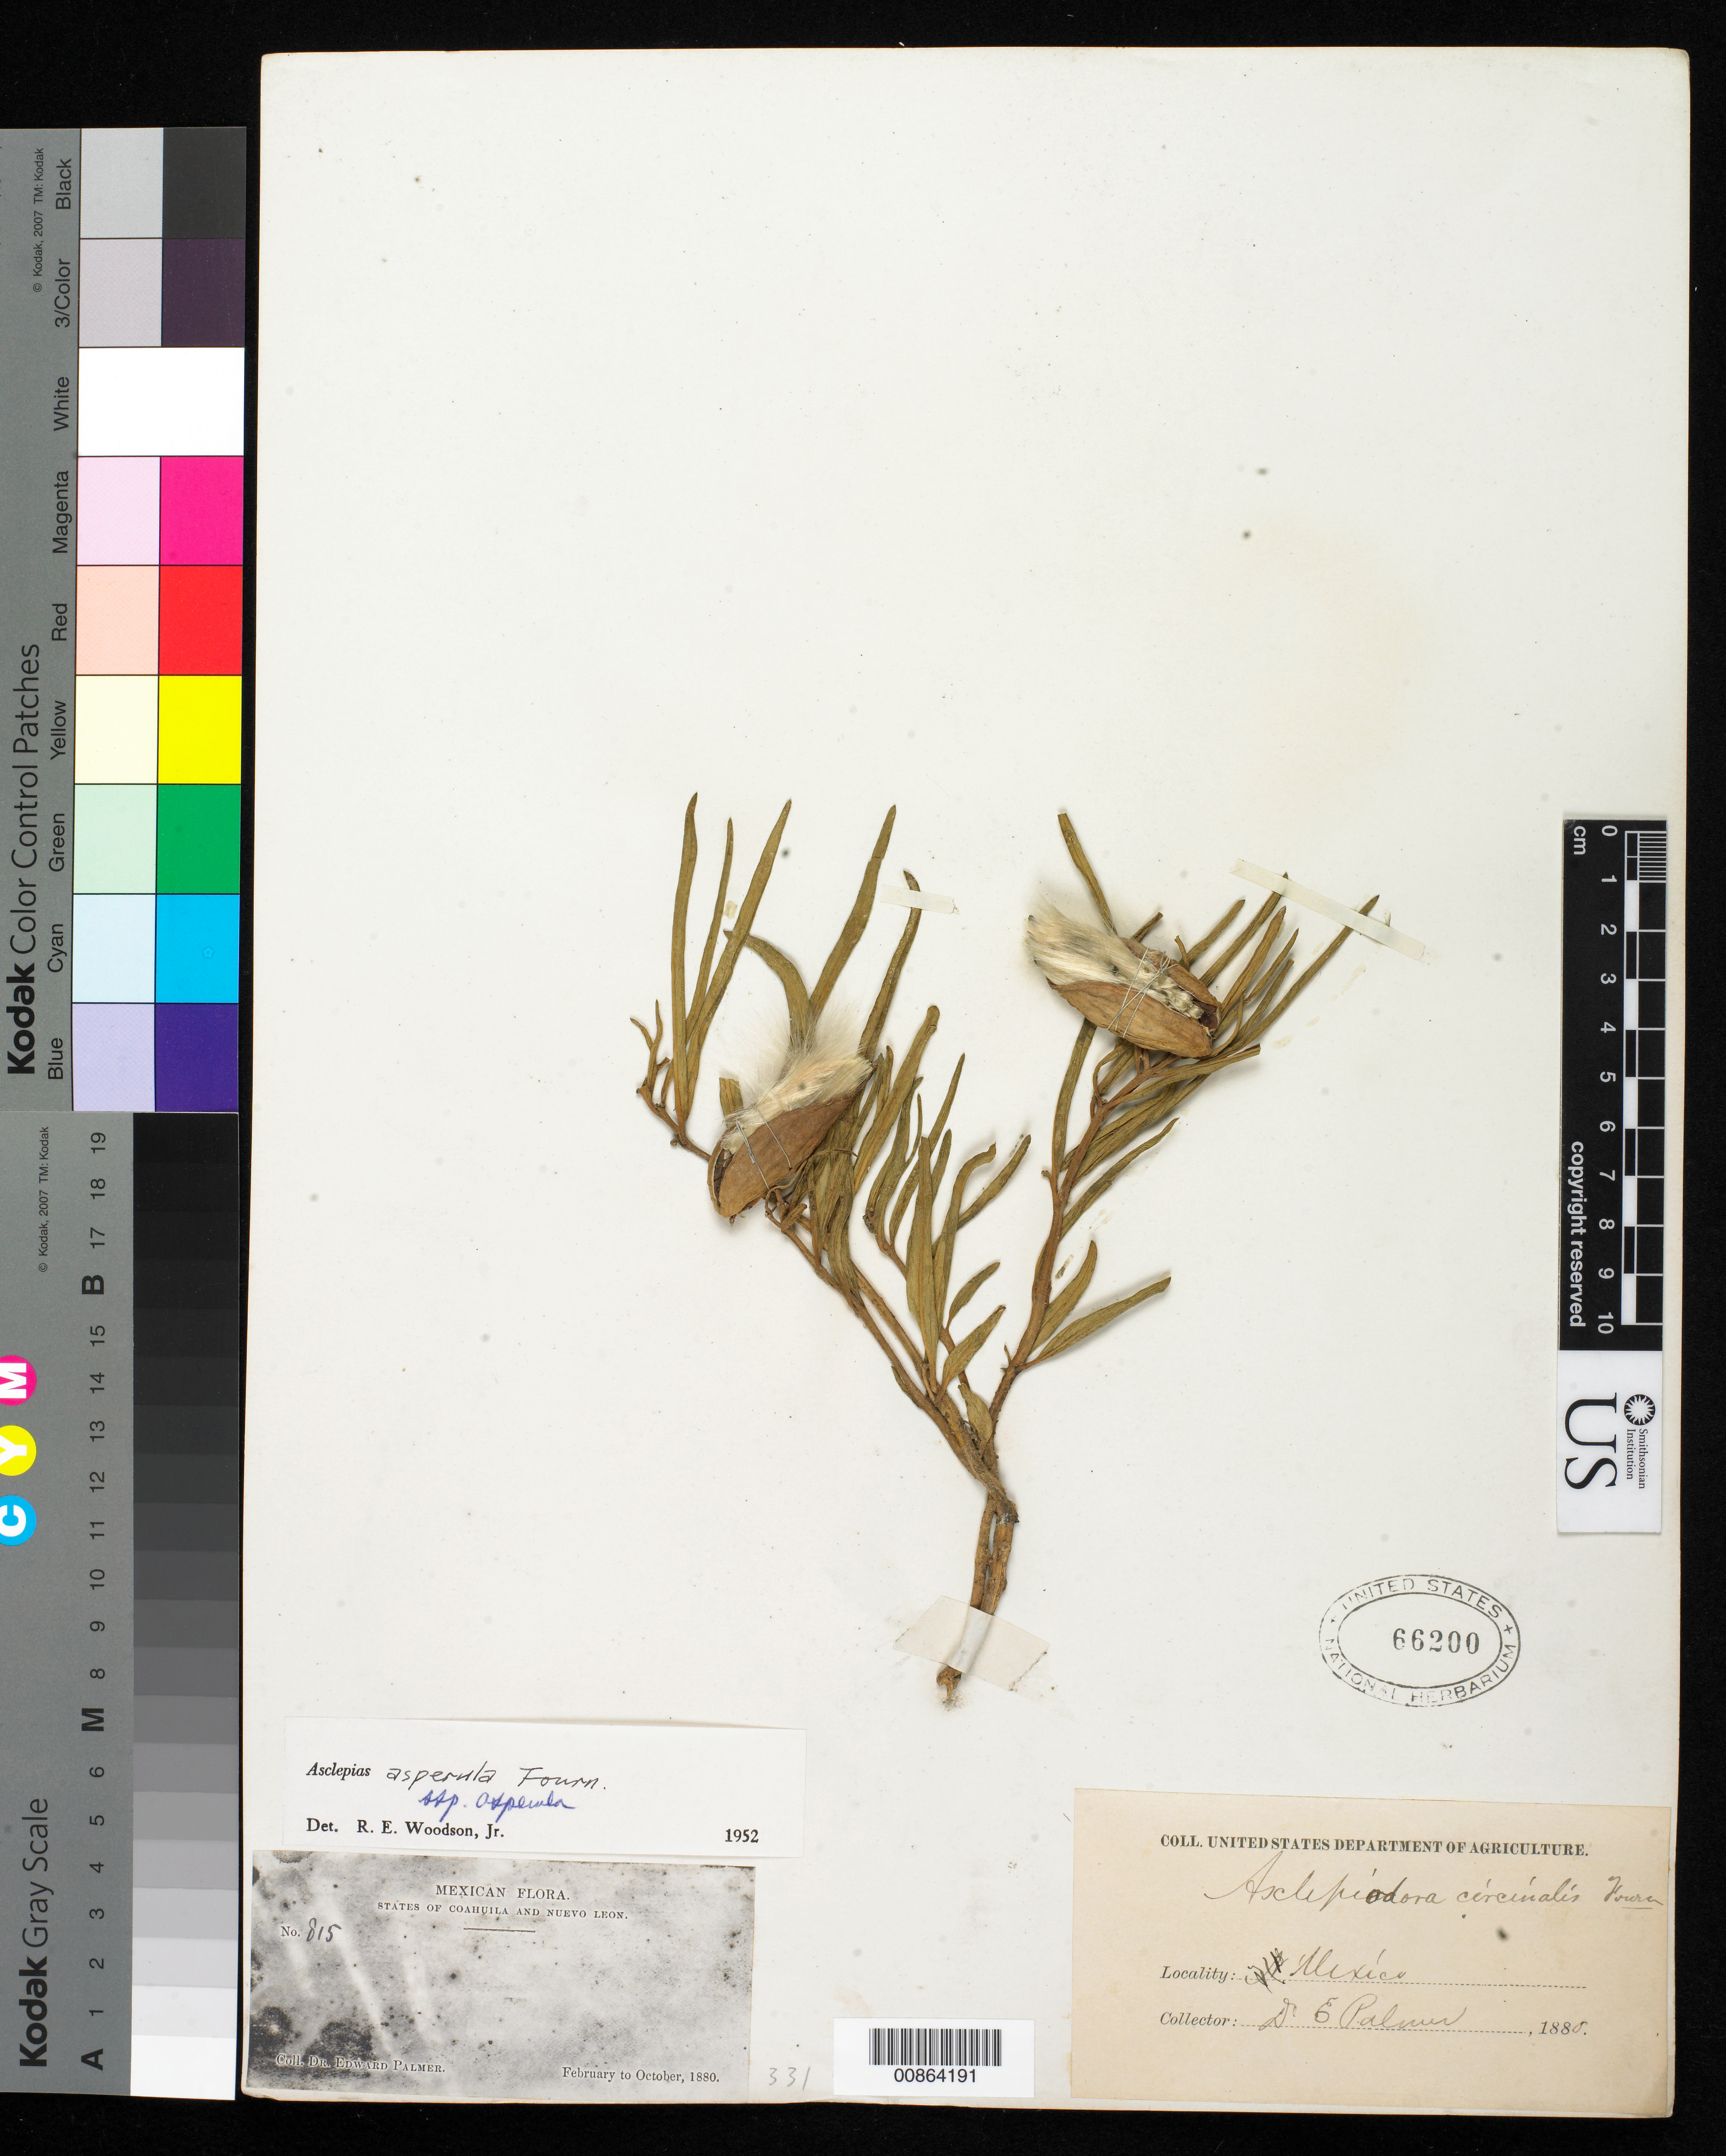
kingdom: Plantae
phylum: Tracheophyta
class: Magnoliopsida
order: Gentianales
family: Apocynaceae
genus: Asclepias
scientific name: Asclepias asperula subsp. asperula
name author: (Decne.) Woodson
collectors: E. Palmer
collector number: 815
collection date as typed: Feb 1880 to -- Oct 1880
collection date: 1880-02/1880-10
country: Mexico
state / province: Coahuila / Nuevo León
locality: States of Coahuila and Nuevo León.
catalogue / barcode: US 66200